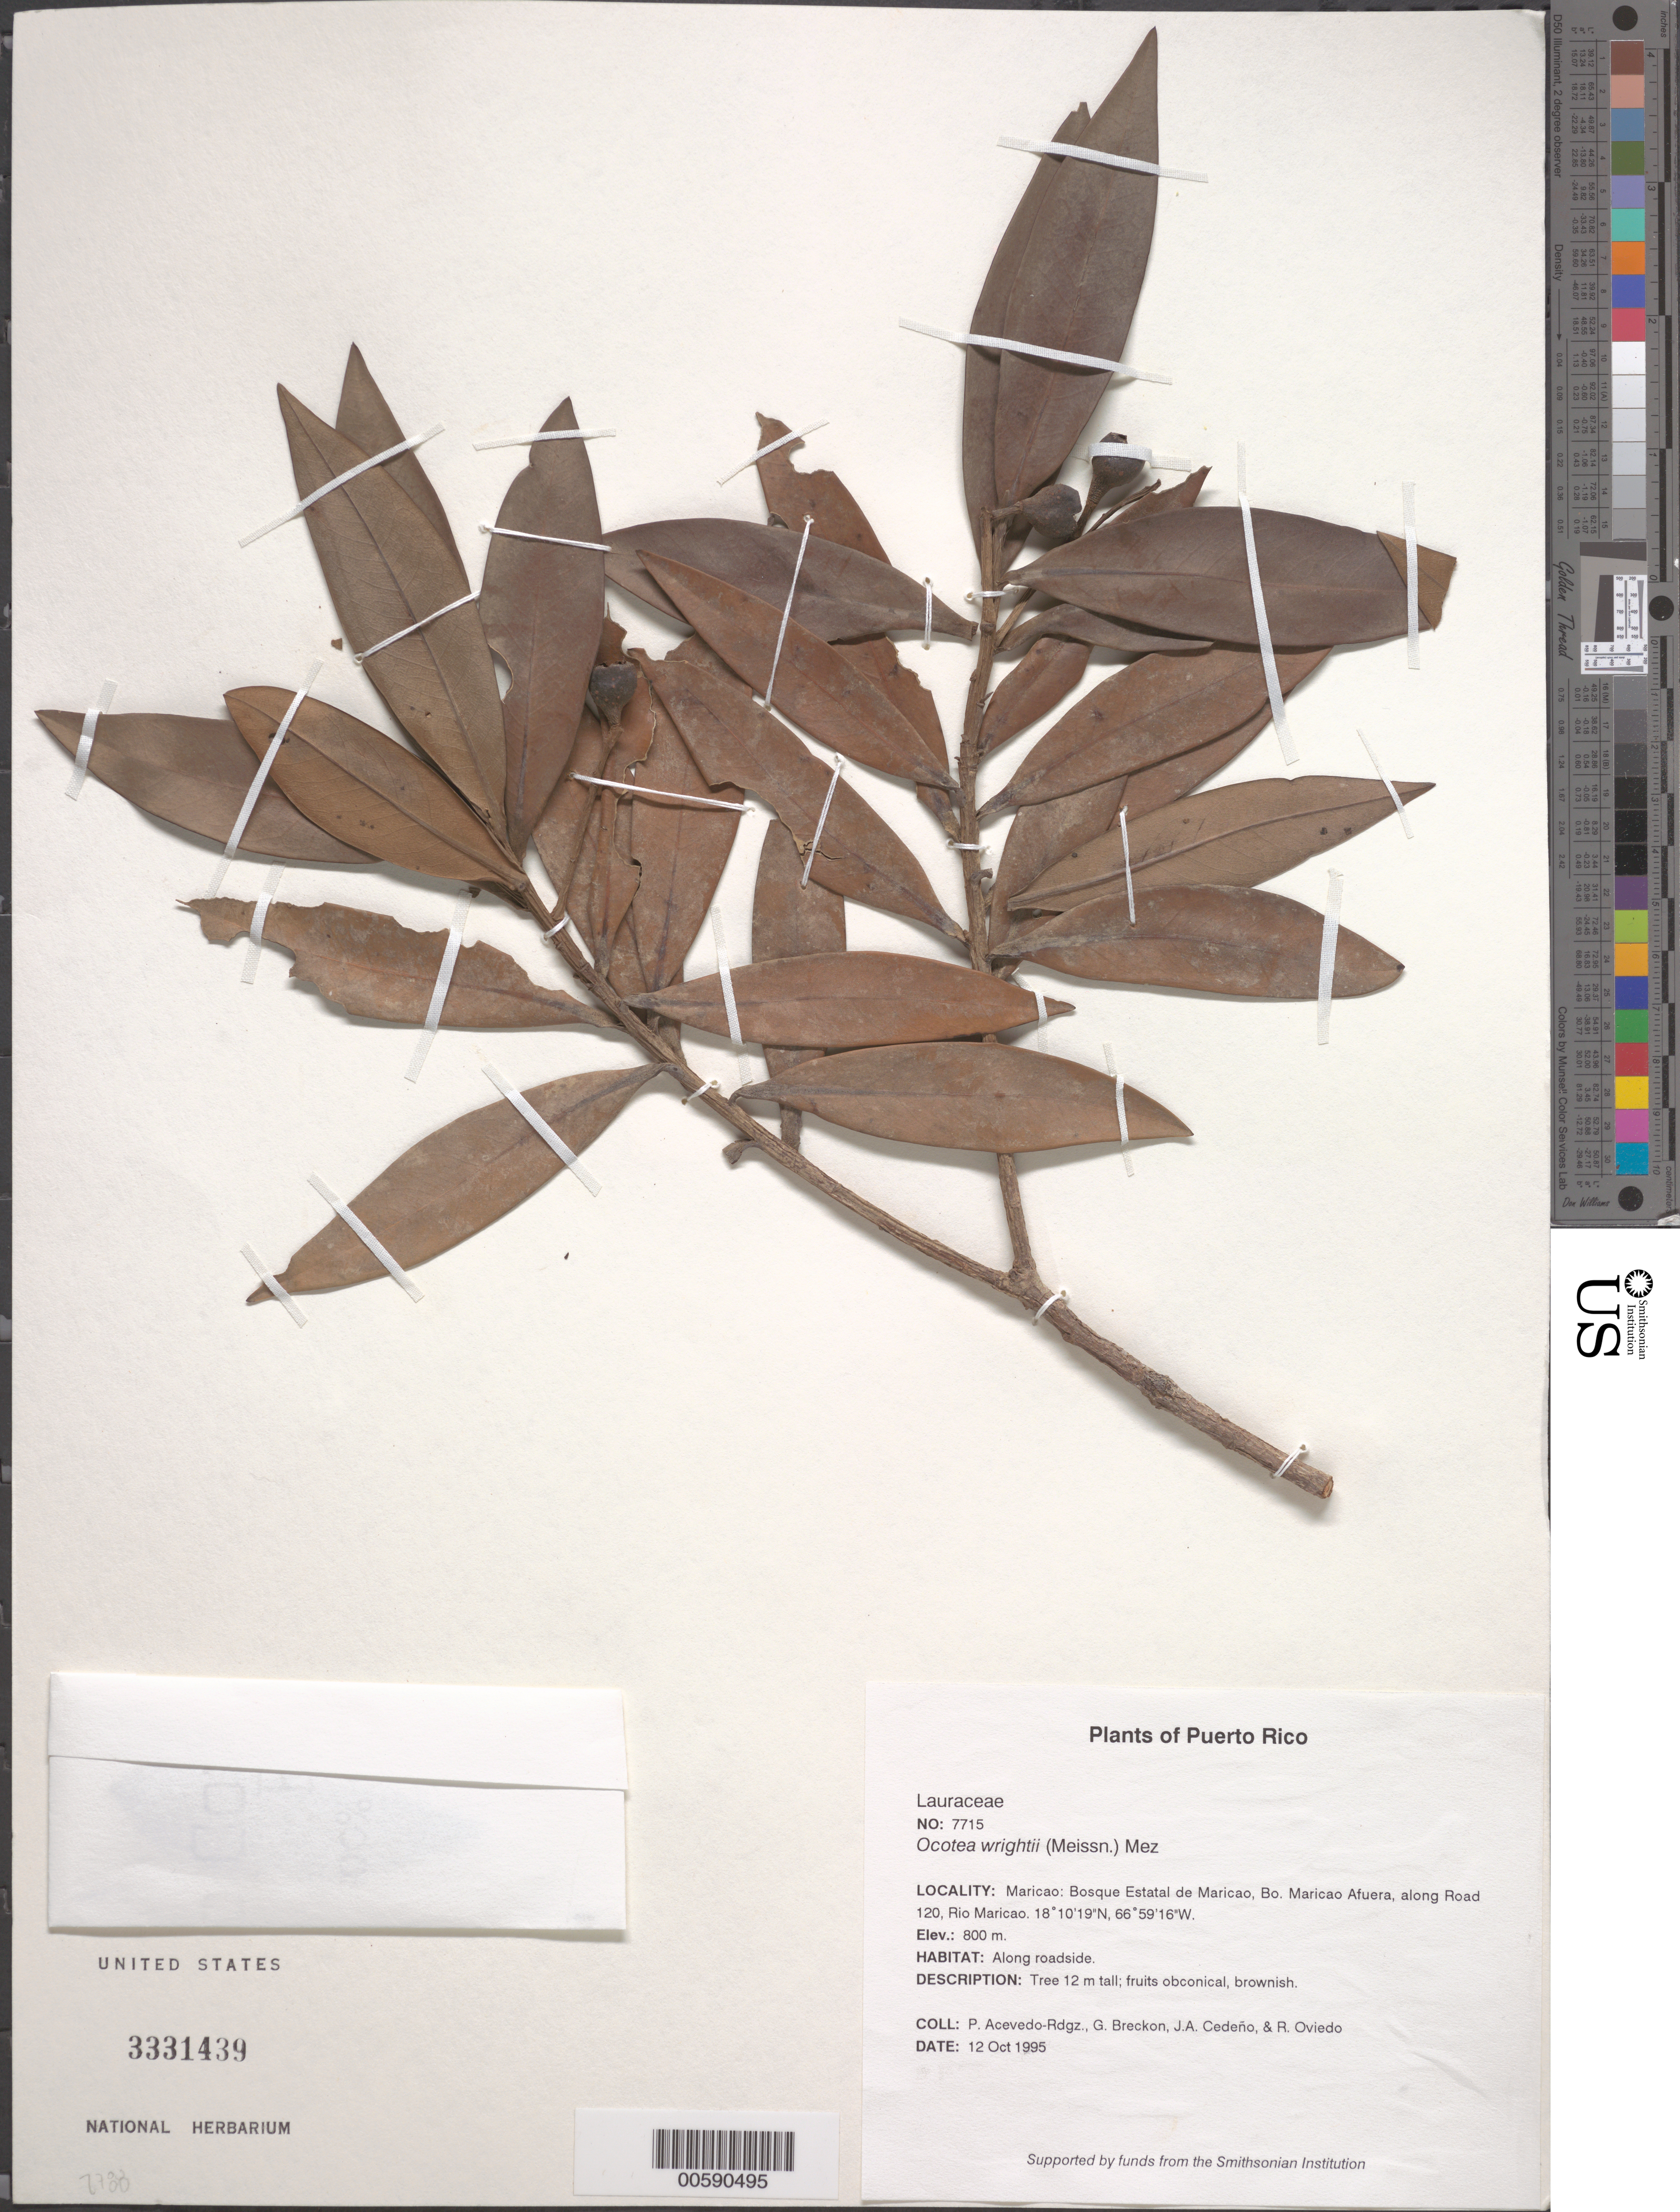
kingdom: Plantae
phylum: Tracheophyta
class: Magnoliopsida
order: Laurales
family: Lauraceae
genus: Ocotea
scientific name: Ocotea wrightii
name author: (Meisn.) Mez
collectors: P. Acevedo-Rodr., G. J. Breckon, J. A. Cedeño M. & R. Oviedo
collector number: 7715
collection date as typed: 13 Oct 1995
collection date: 1995-10-13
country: Puerto Rico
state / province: Maricao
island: Puerto Rico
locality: Maricao: Bosque Estatal de Maricao, Bo. Maricao Afuera, along Road 120, Río Maricao.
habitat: Along roadside.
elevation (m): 800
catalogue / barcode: US 3331439